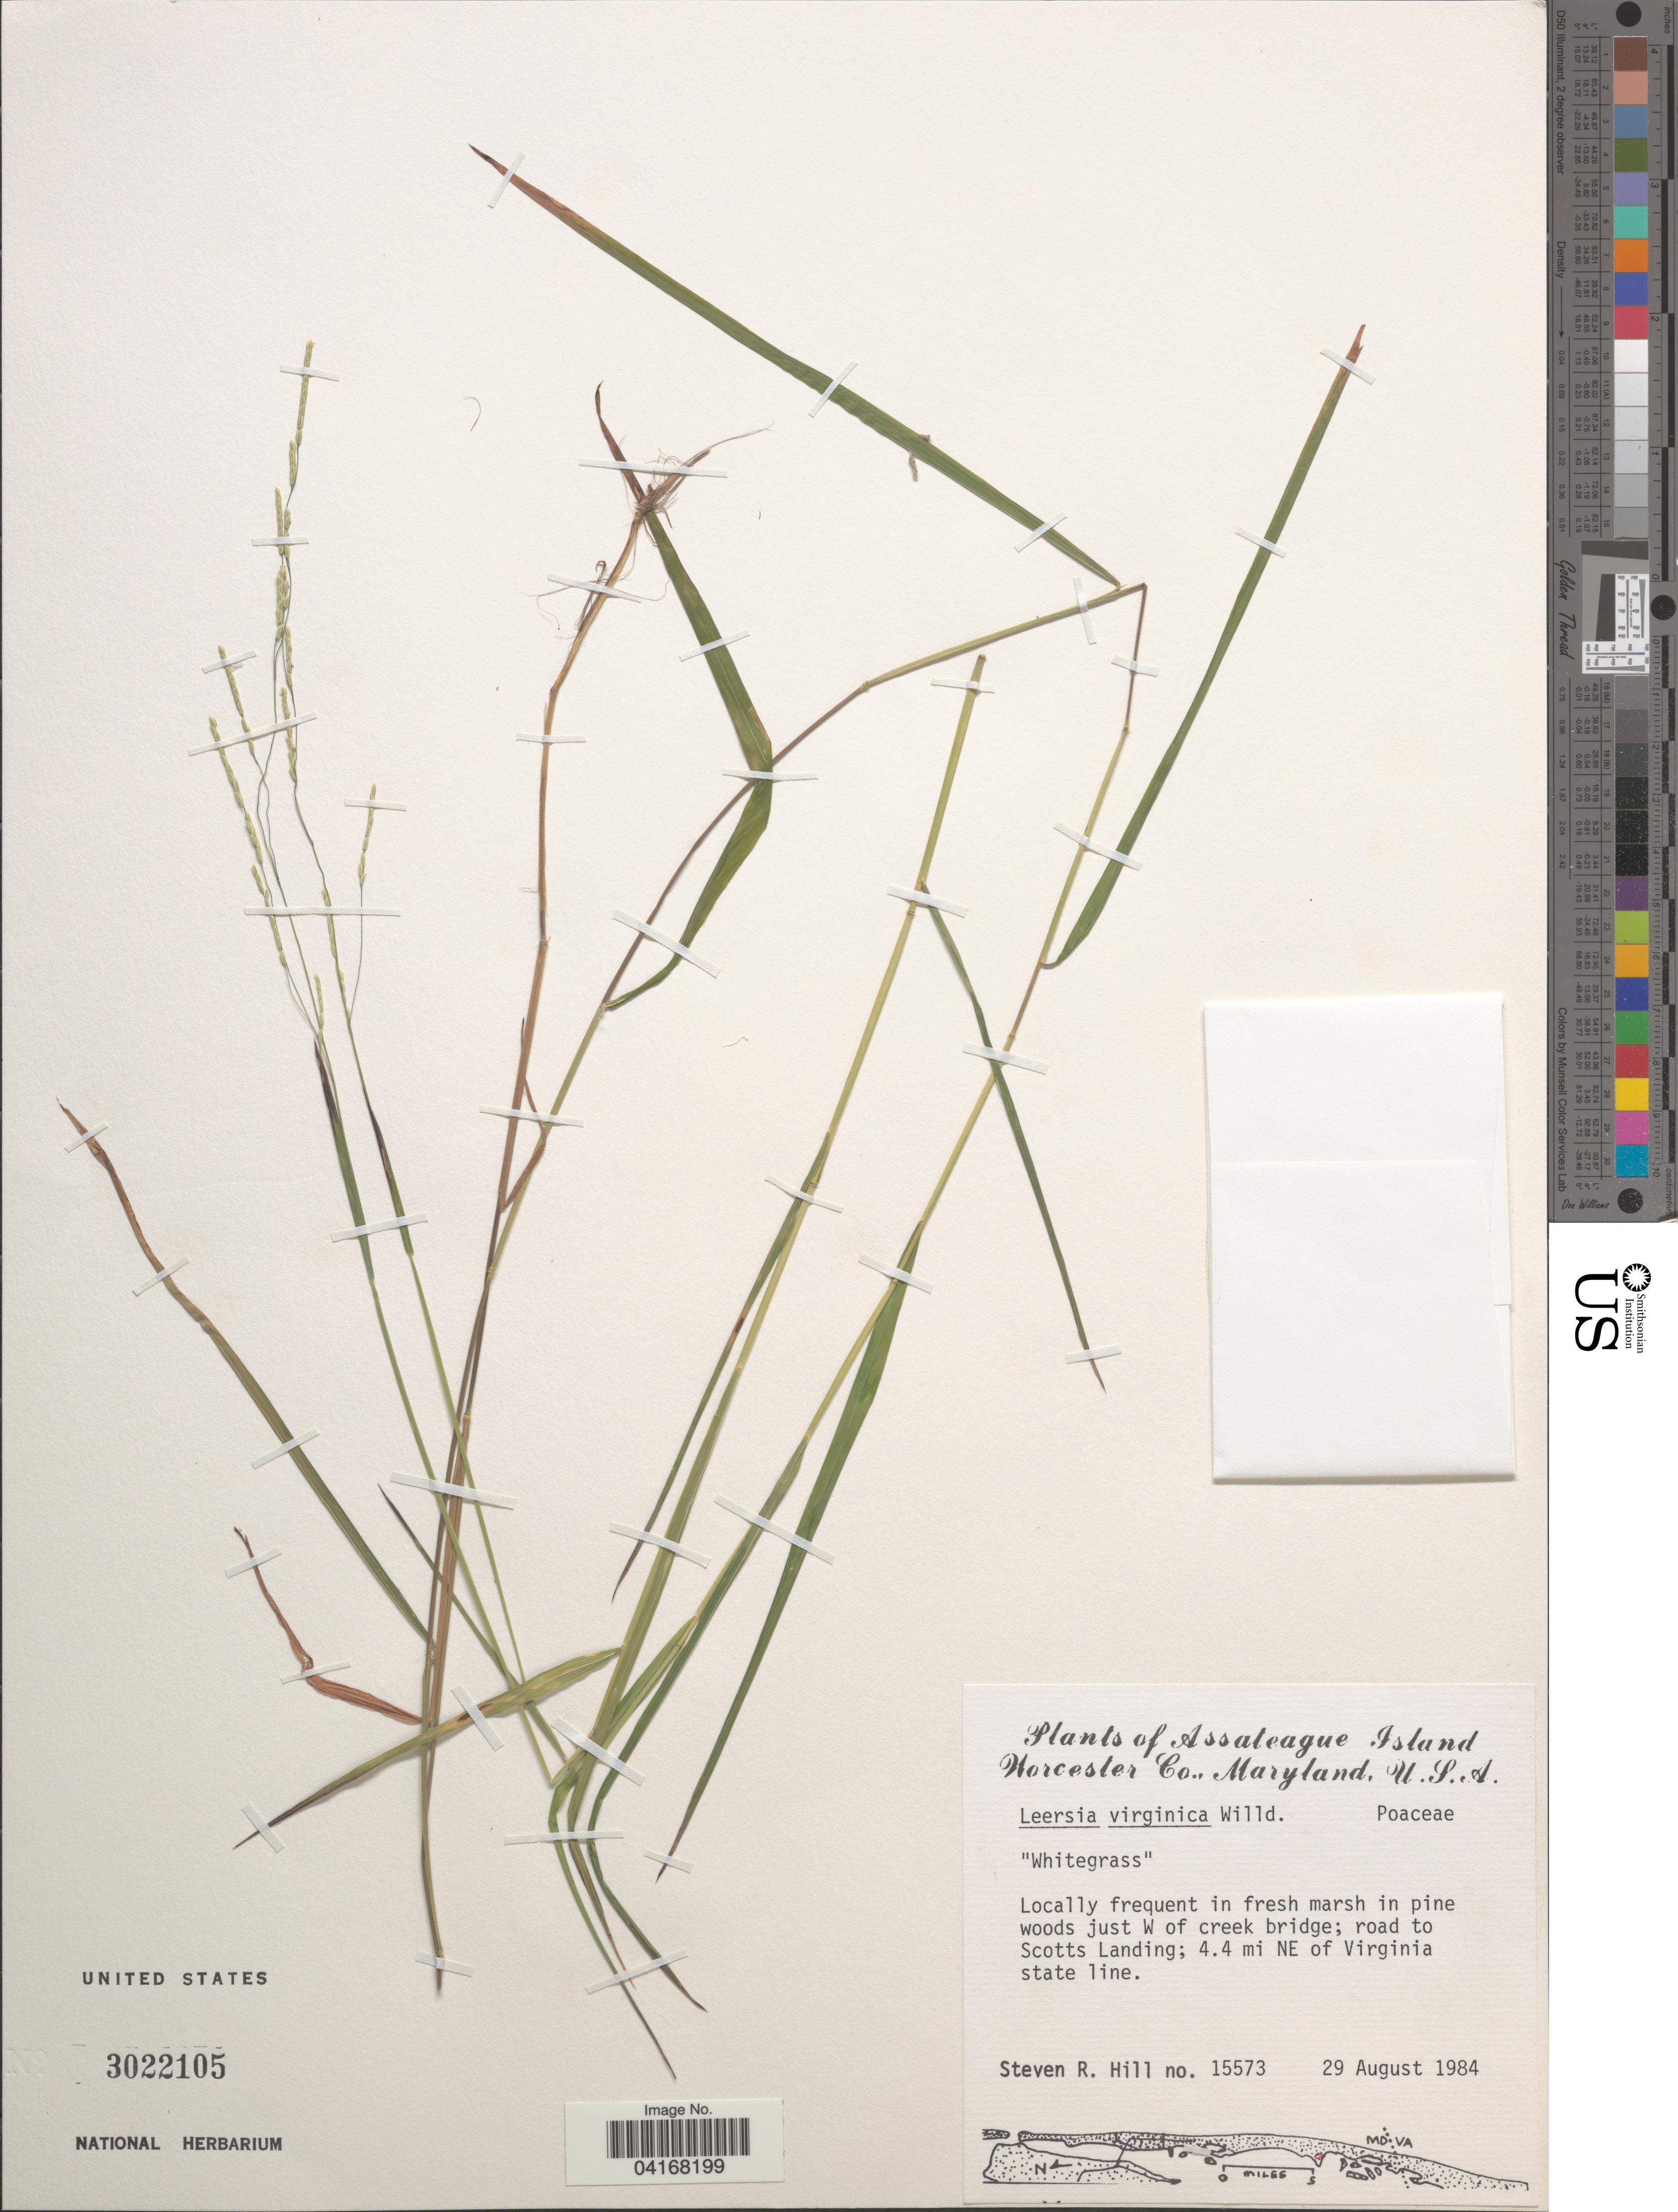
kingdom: Plantae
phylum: Tracheophyta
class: Liliopsida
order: Poales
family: Poaceae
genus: Leersia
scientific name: Leersia virginica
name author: Willd.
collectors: S. Hill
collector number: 15573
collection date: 1984-08-29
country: United States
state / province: Maryland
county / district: Worcester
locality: Assateague Island. Worcester Co. In fresh marsh in pine woods just W of creek bridge; road to Scotts Landing; 4.4 mi NE of Virginia state line.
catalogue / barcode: US 3022105